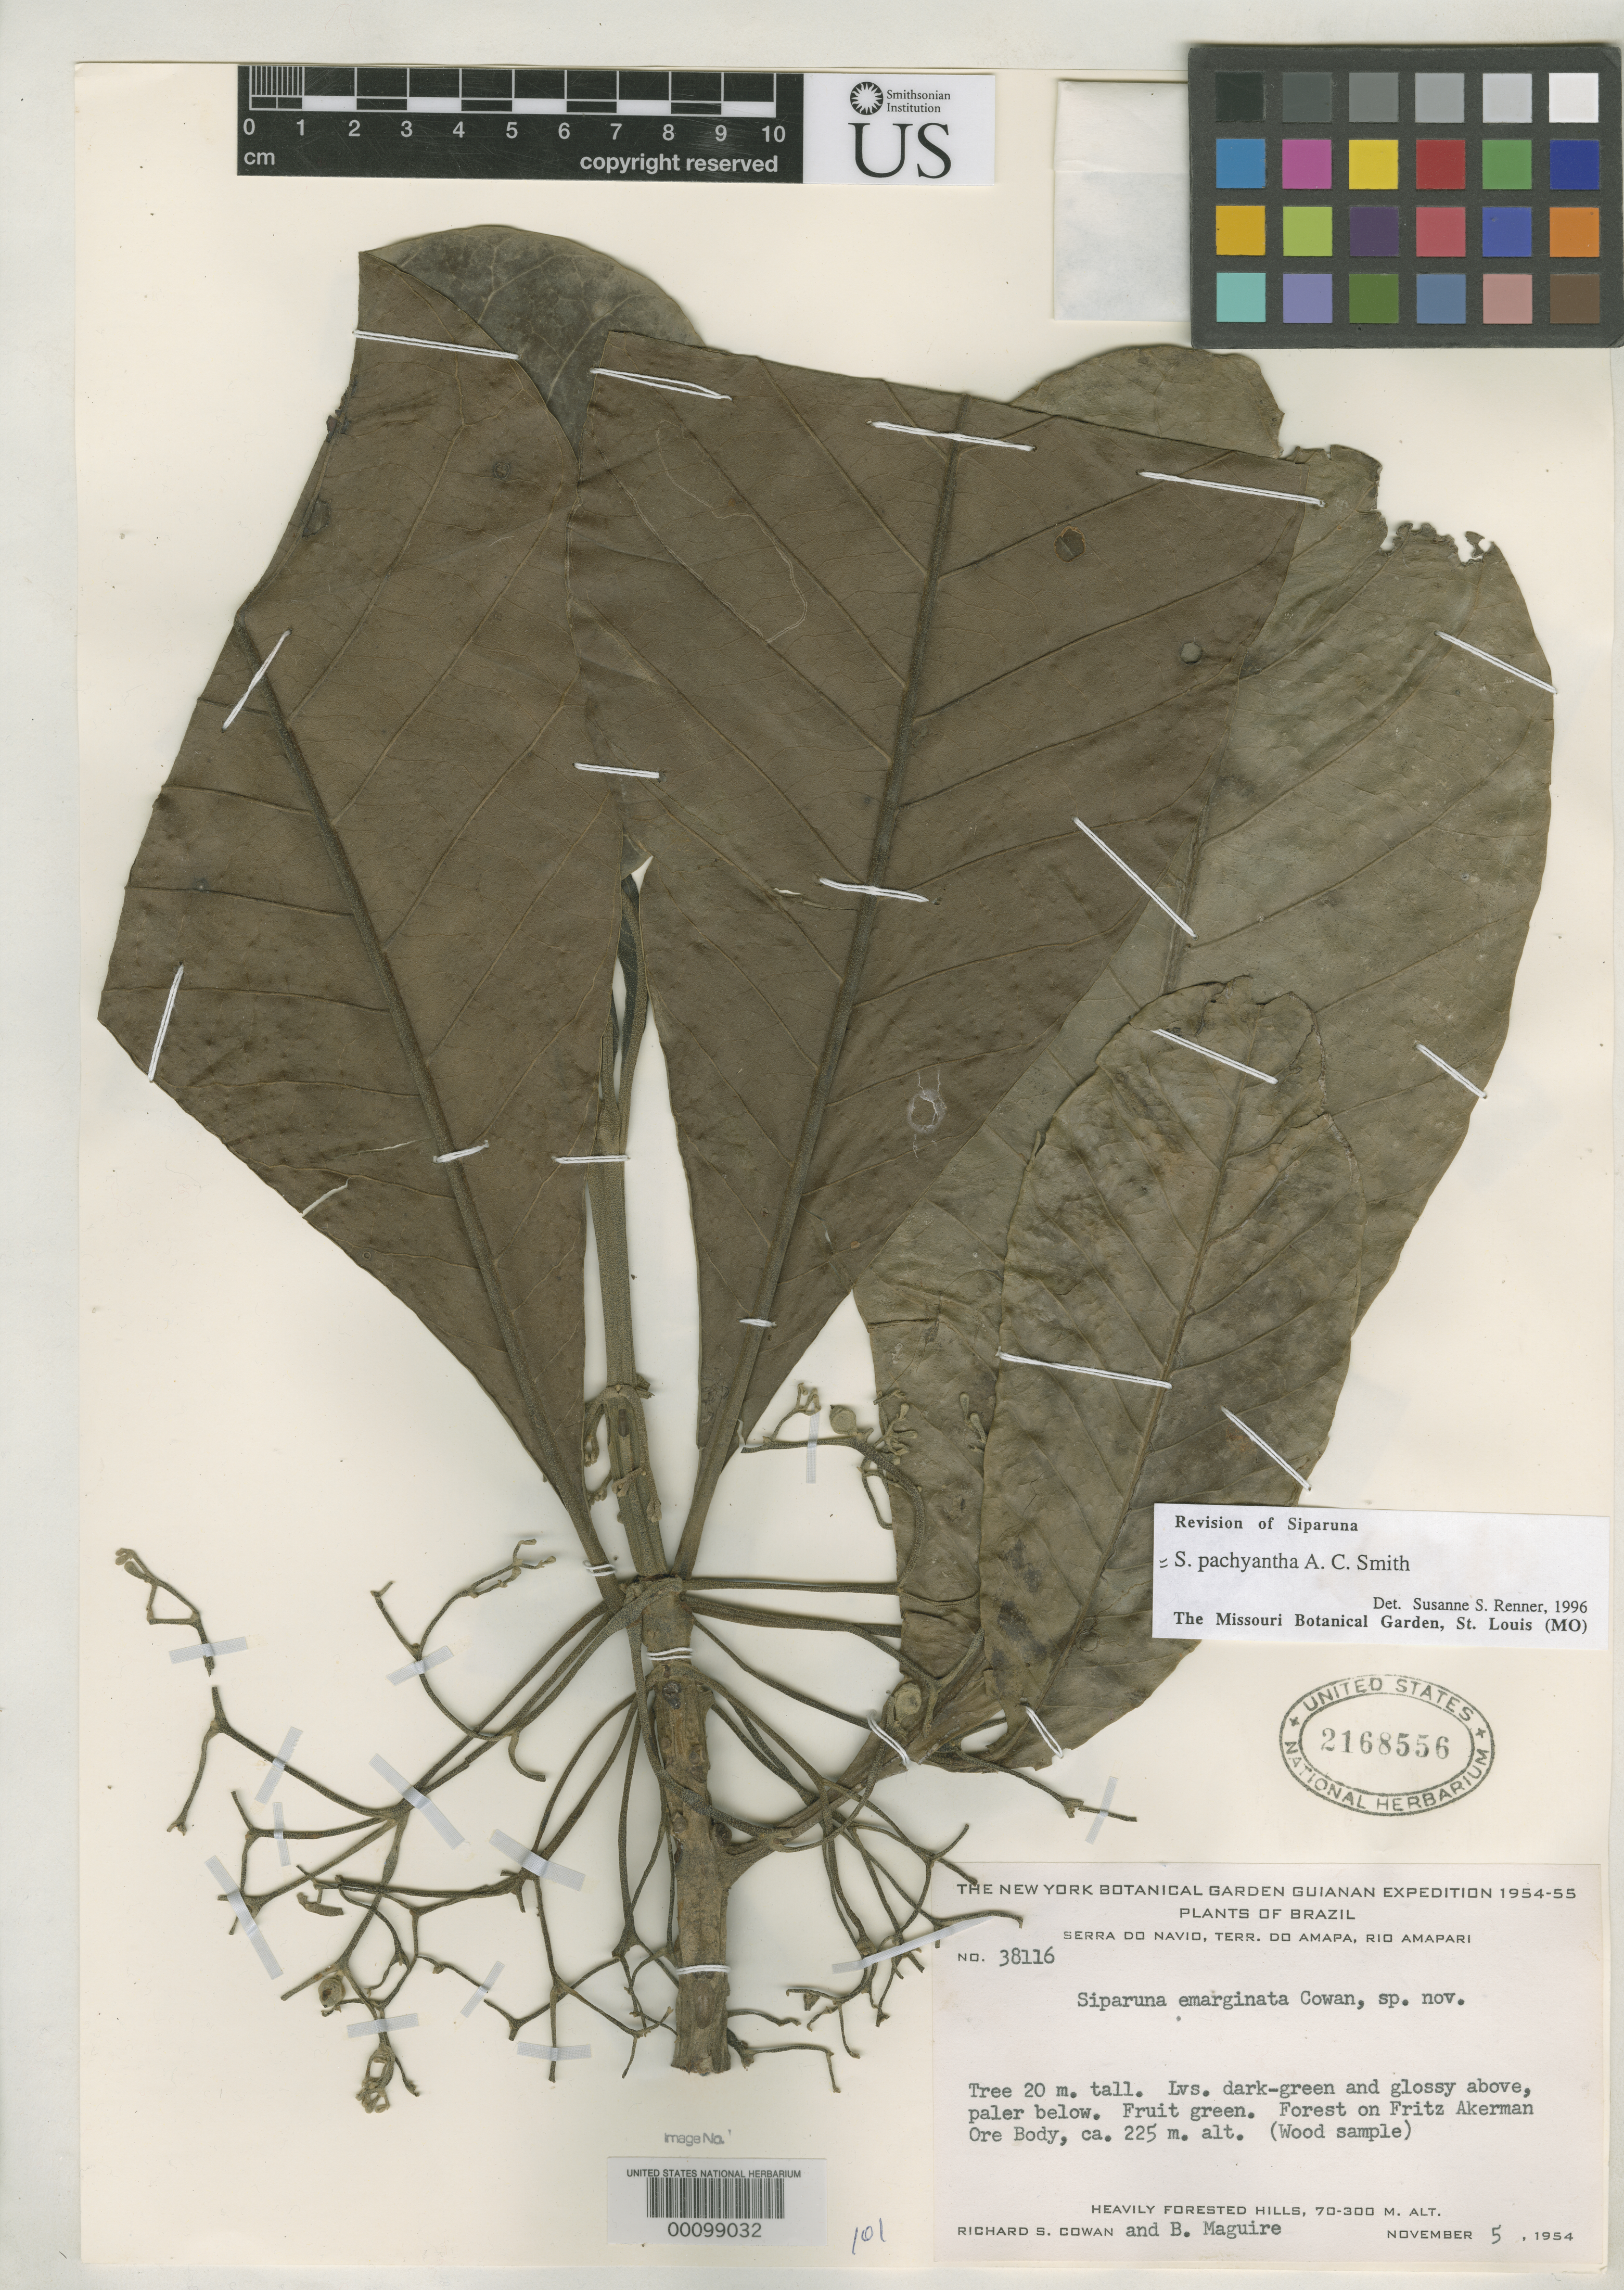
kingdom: Plantae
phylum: Tracheophyta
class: Magnoliopsida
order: Laurales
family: Siparunaceae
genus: Siparuna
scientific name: Siparuna emarginata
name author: R.S. Cowan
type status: Isotype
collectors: R. S. Cowan & B. Maguire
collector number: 38116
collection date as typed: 05 Nov 1954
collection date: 1954-11-05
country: Brazil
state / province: Amapá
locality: Serra do Navio, Fritz Akerman Ore body.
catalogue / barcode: US 2168556